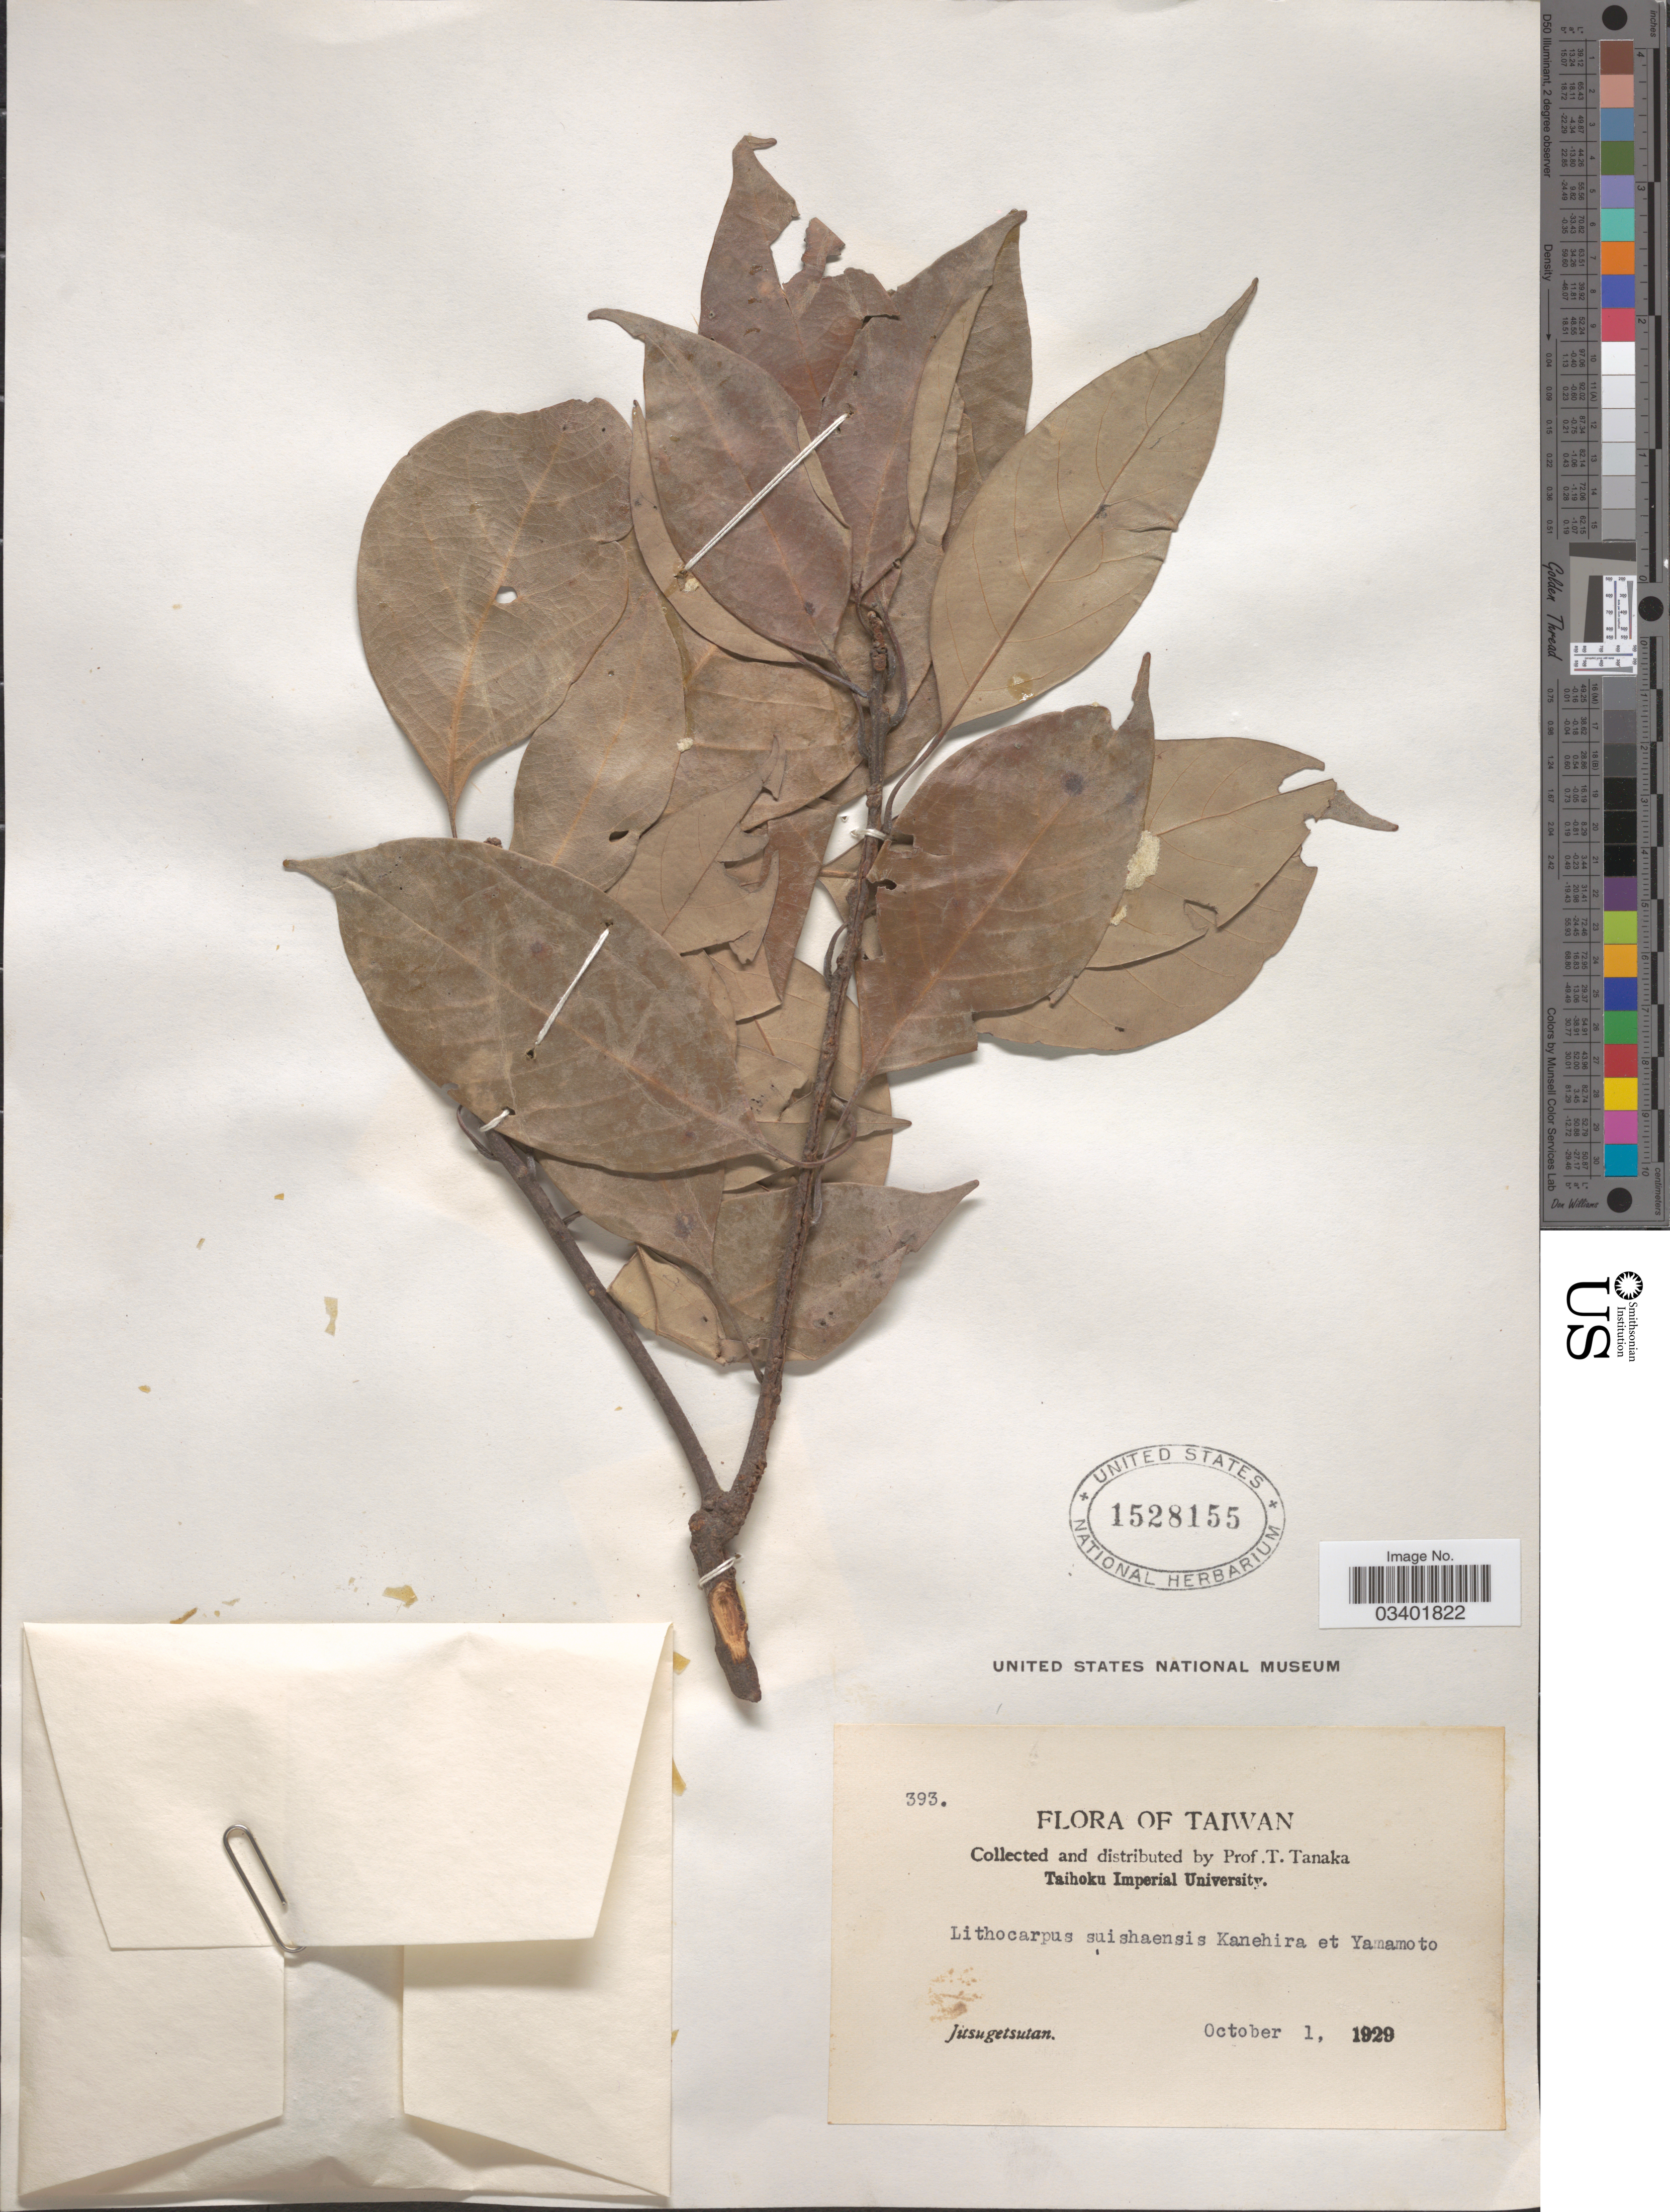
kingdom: Plantae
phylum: Tracheophyta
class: Magnoliopsida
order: Fagales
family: Fagaceae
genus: Lithocarpus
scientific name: Lithocarpus elegans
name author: (Blume) Hatus. ex Soepadmo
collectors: T. Tanaka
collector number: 393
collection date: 1929-10-01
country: Taiwan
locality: Jitsugetsutan.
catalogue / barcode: US 1528155